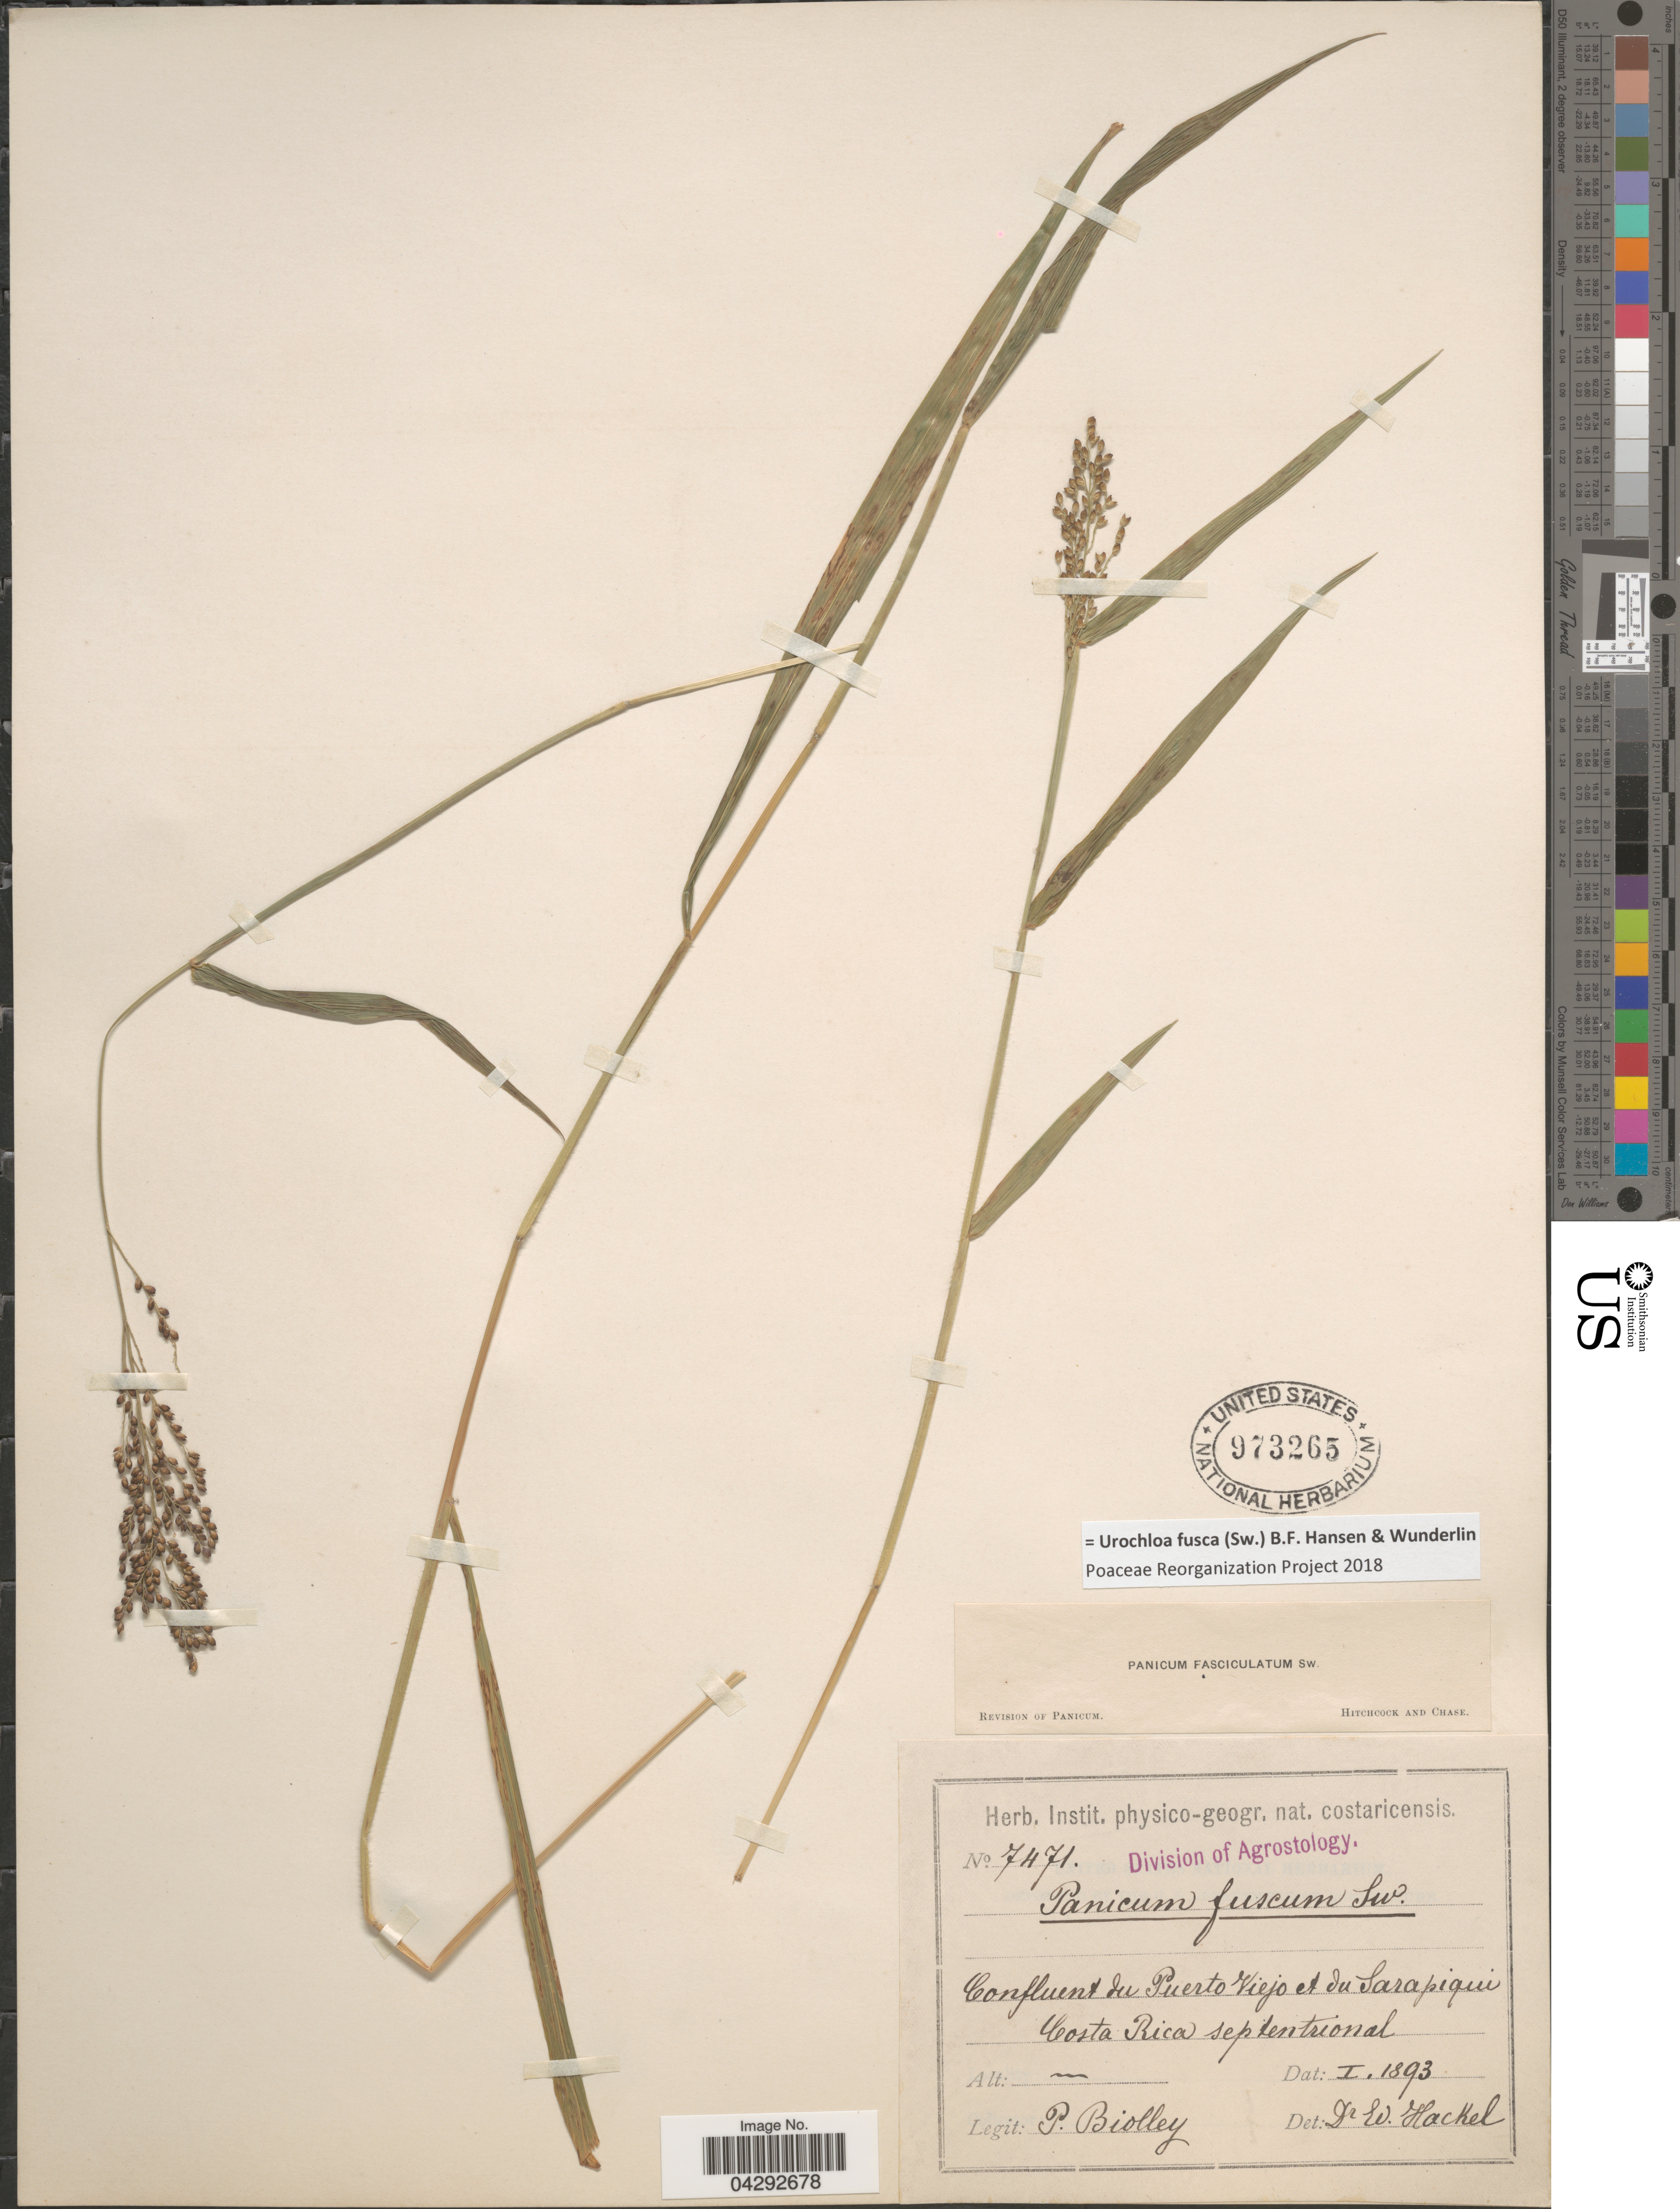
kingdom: Plantae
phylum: Tracheophyta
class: Liliopsida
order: Poales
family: Poaceae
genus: Urochloa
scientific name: Urochloa fusca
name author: (Sw.) B.F. Hansen & Wunderlin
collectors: P. Biolley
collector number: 7471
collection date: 1893-01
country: Costa Rica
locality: Confluent du Puerto Viejo et du Sarapiqui. Costa Rica septentrional.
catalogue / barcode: US 973265